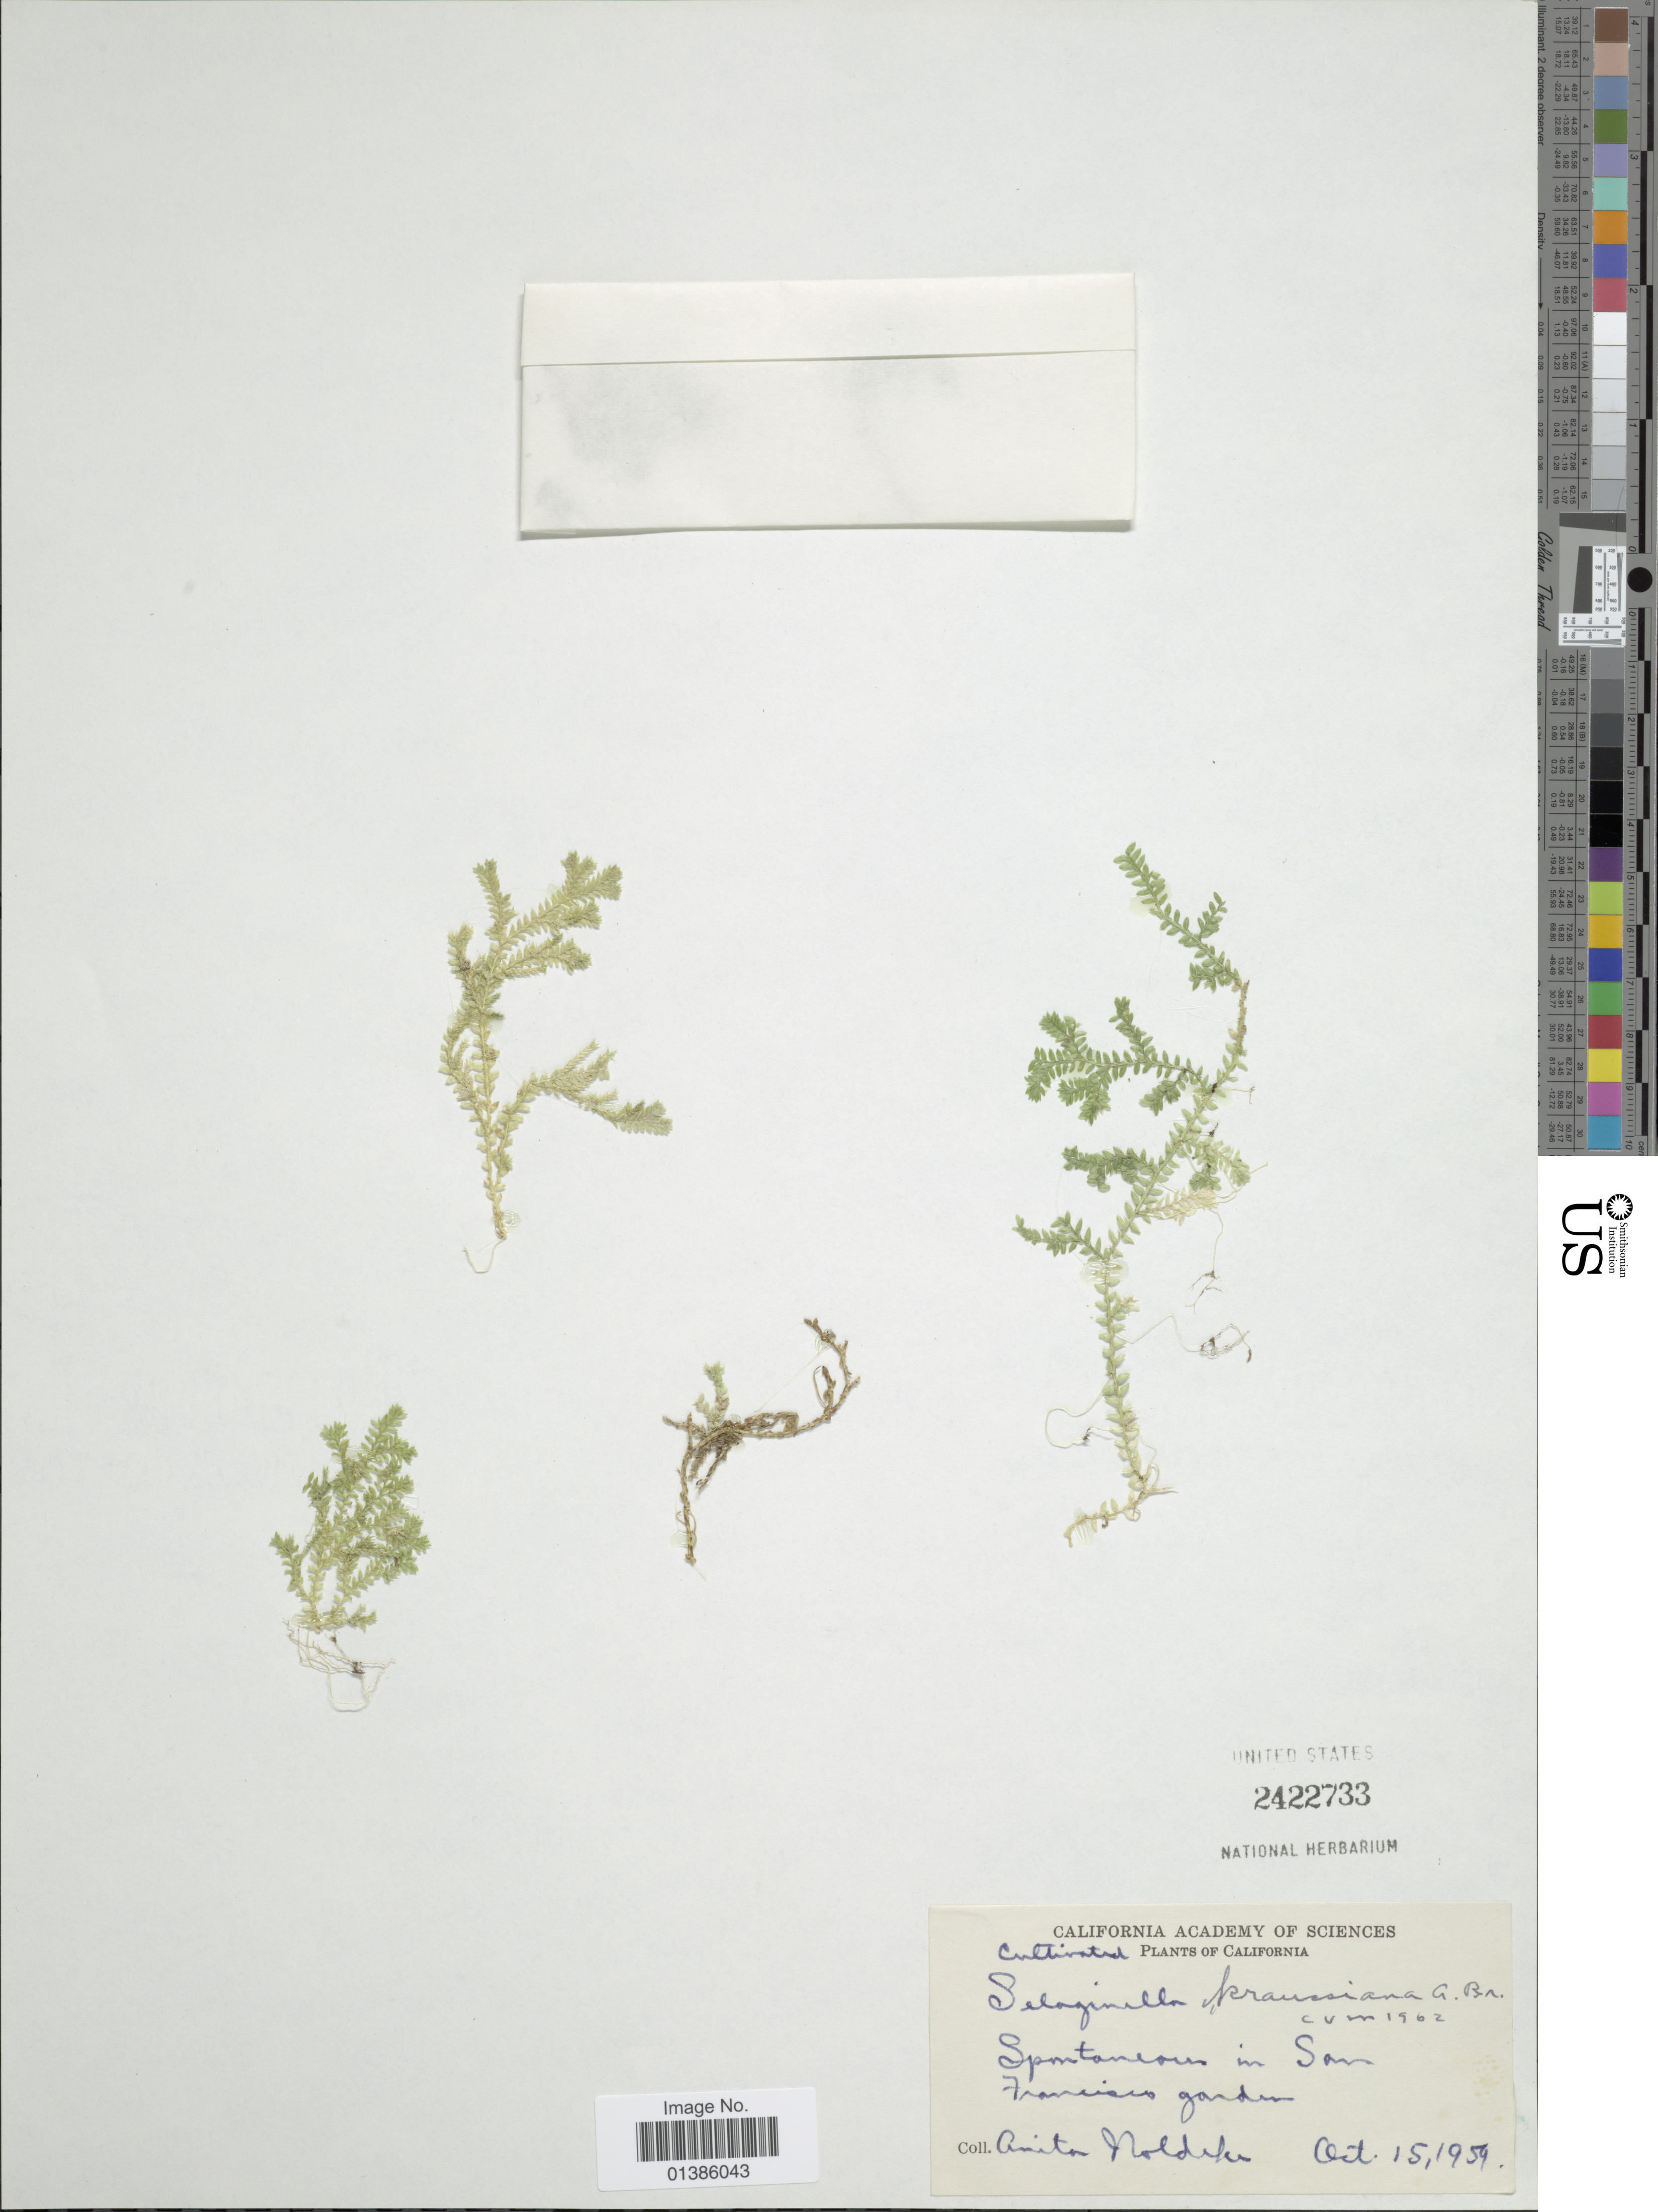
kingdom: Plantae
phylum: Tracheophyta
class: Lycopodiopsida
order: Selaginellales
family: Selaginellaceae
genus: Selaginella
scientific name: Selaginella kraussiana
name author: (Kunze) A. Braun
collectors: A. Noldeke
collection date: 1959-10-15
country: United States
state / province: California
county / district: San Francisco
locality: Spontaneous in San Francisco garden.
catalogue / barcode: US 2422733